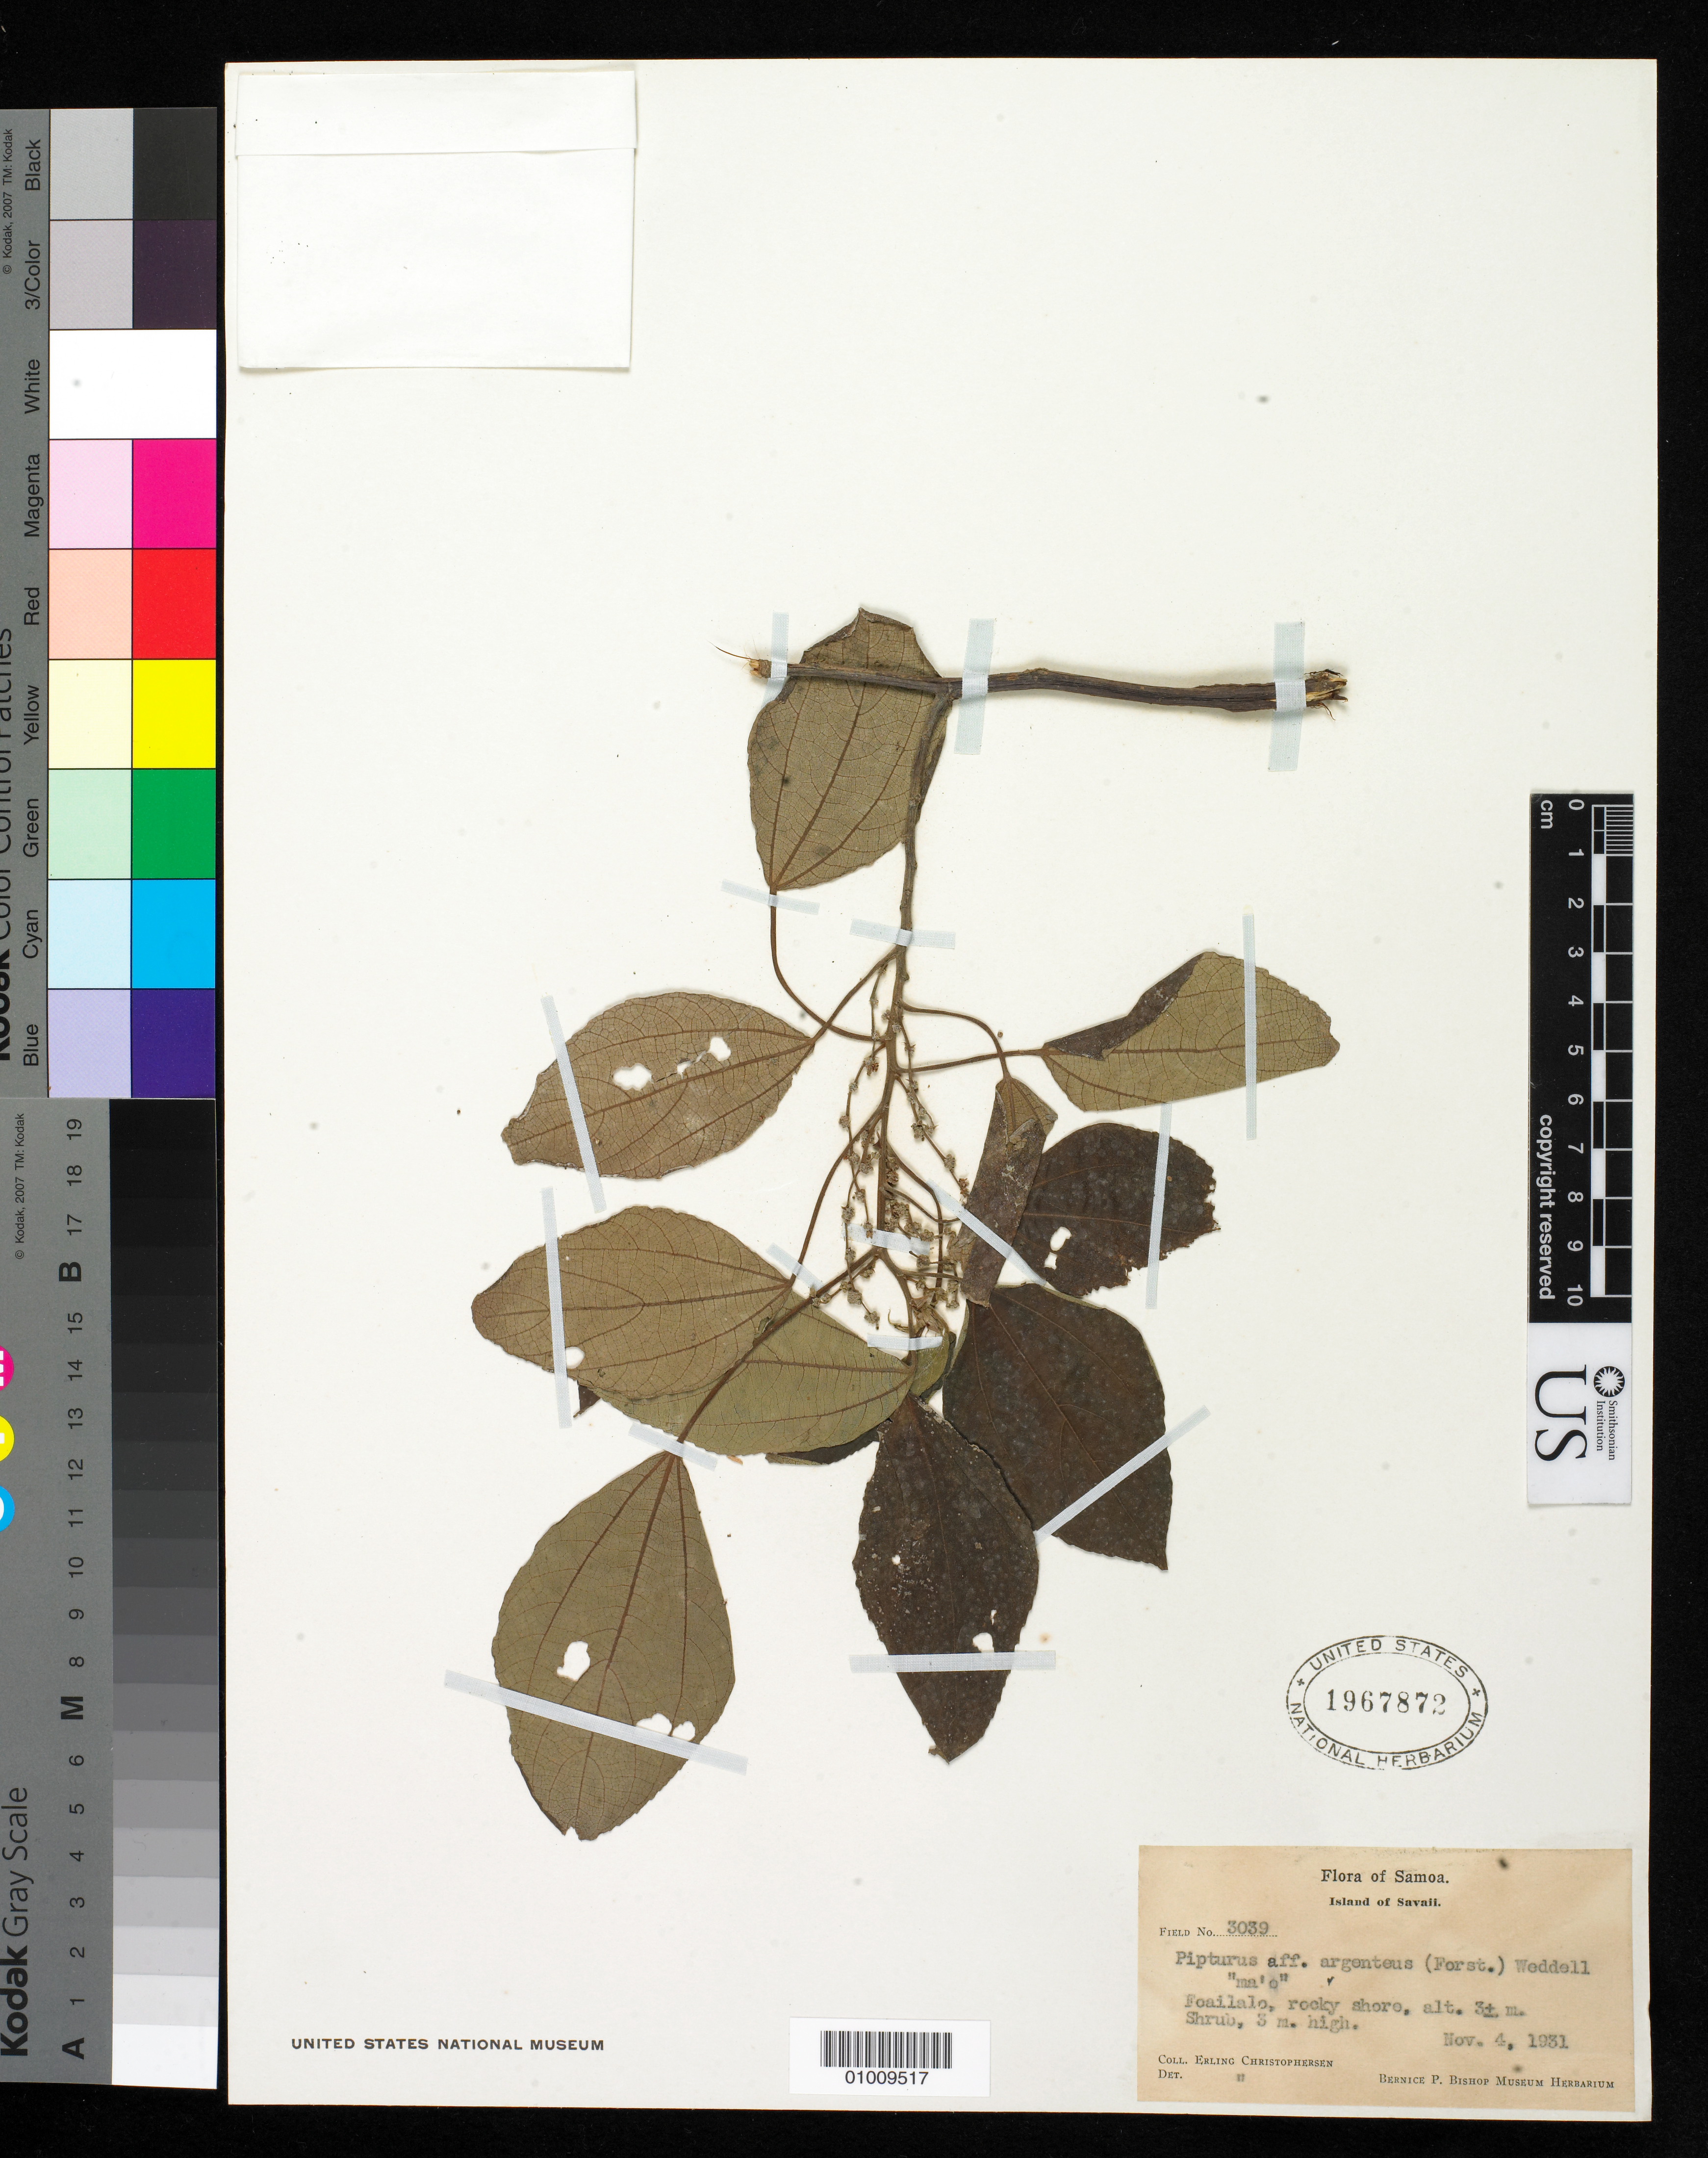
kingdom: Plantae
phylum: Tracheophyta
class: Magnoliopsida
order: Rosales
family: Urticaceae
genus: Pipturus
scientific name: Pipturus argenteus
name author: (G. Forst.) Wedd.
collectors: E. Christophersen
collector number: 3039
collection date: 1931-11-04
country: Samoa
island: Savai'i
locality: Foailalo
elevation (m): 3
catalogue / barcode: US 1967872